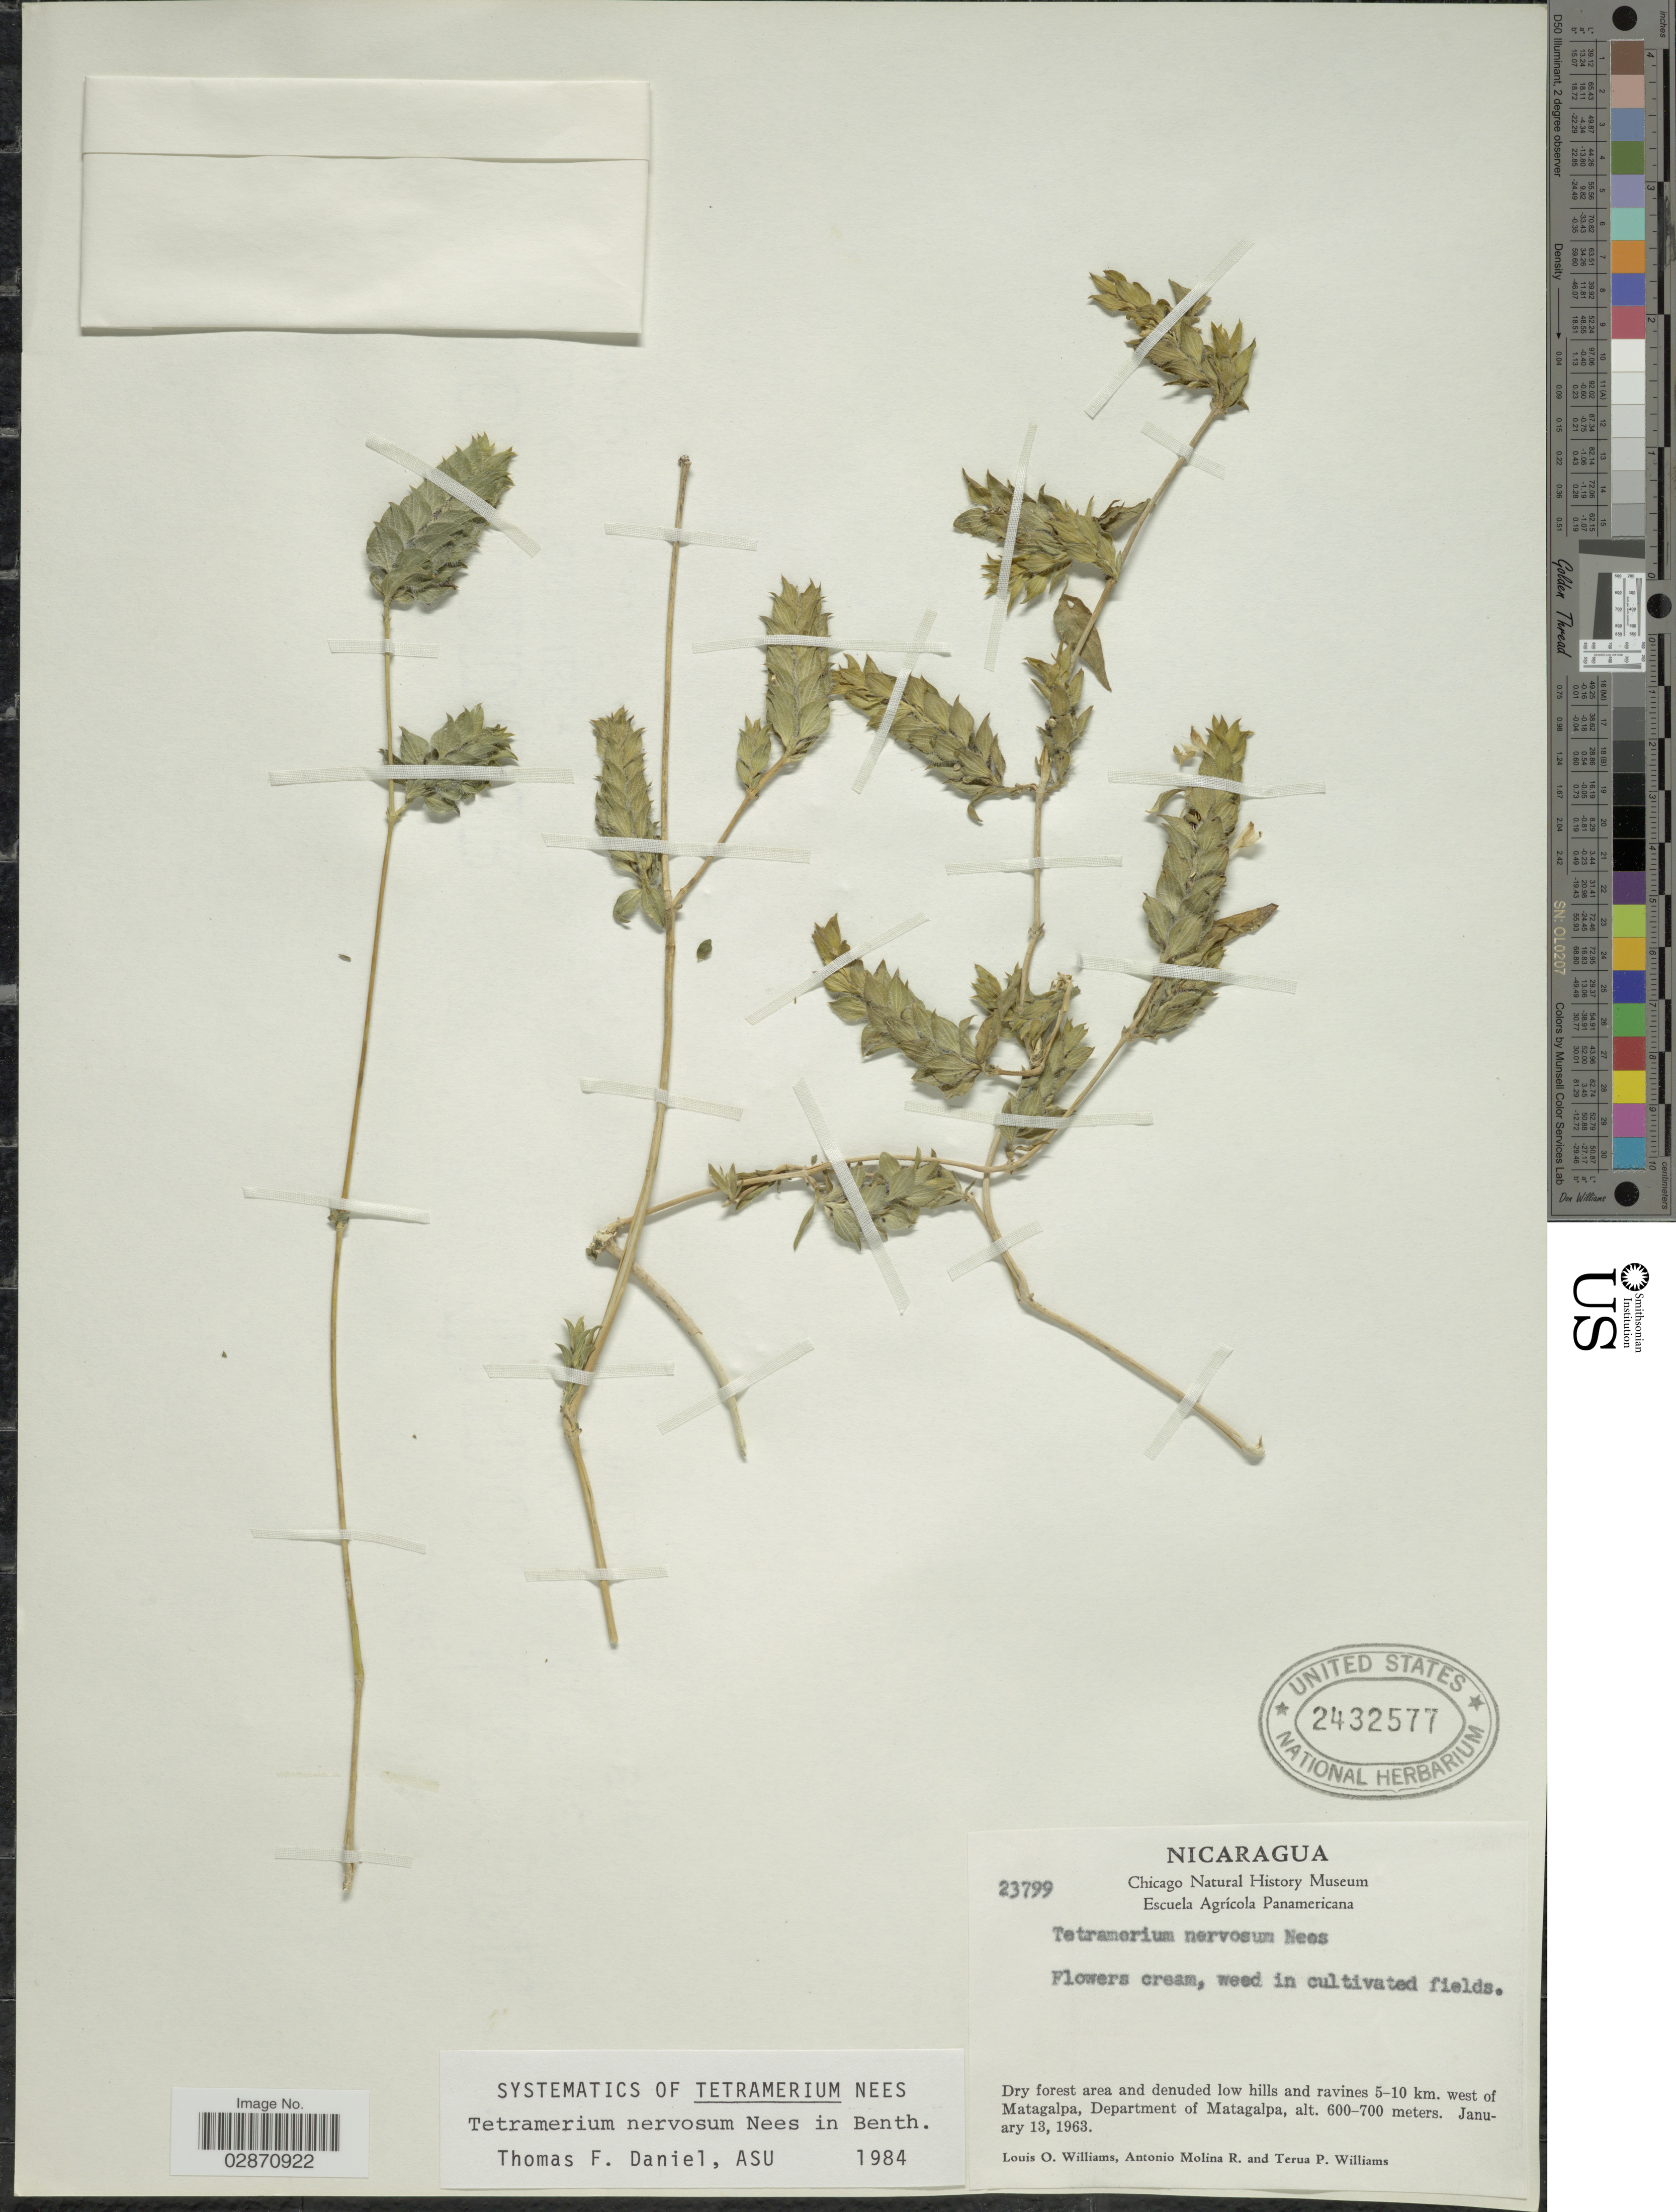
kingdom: Plantae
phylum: Tracheophyta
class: Magnoliopsida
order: Lamiales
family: Acanthaceae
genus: Tetramerium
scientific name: Tetramerium nervosum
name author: Nees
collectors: L. O. Williams, A. Molina R. & T. Williams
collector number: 23799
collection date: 1963-01-13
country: Nicaragua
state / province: Matagalpa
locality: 5-10 km. west of Matagalpa, Department of Matagalpa.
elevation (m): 600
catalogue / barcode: US 2432577